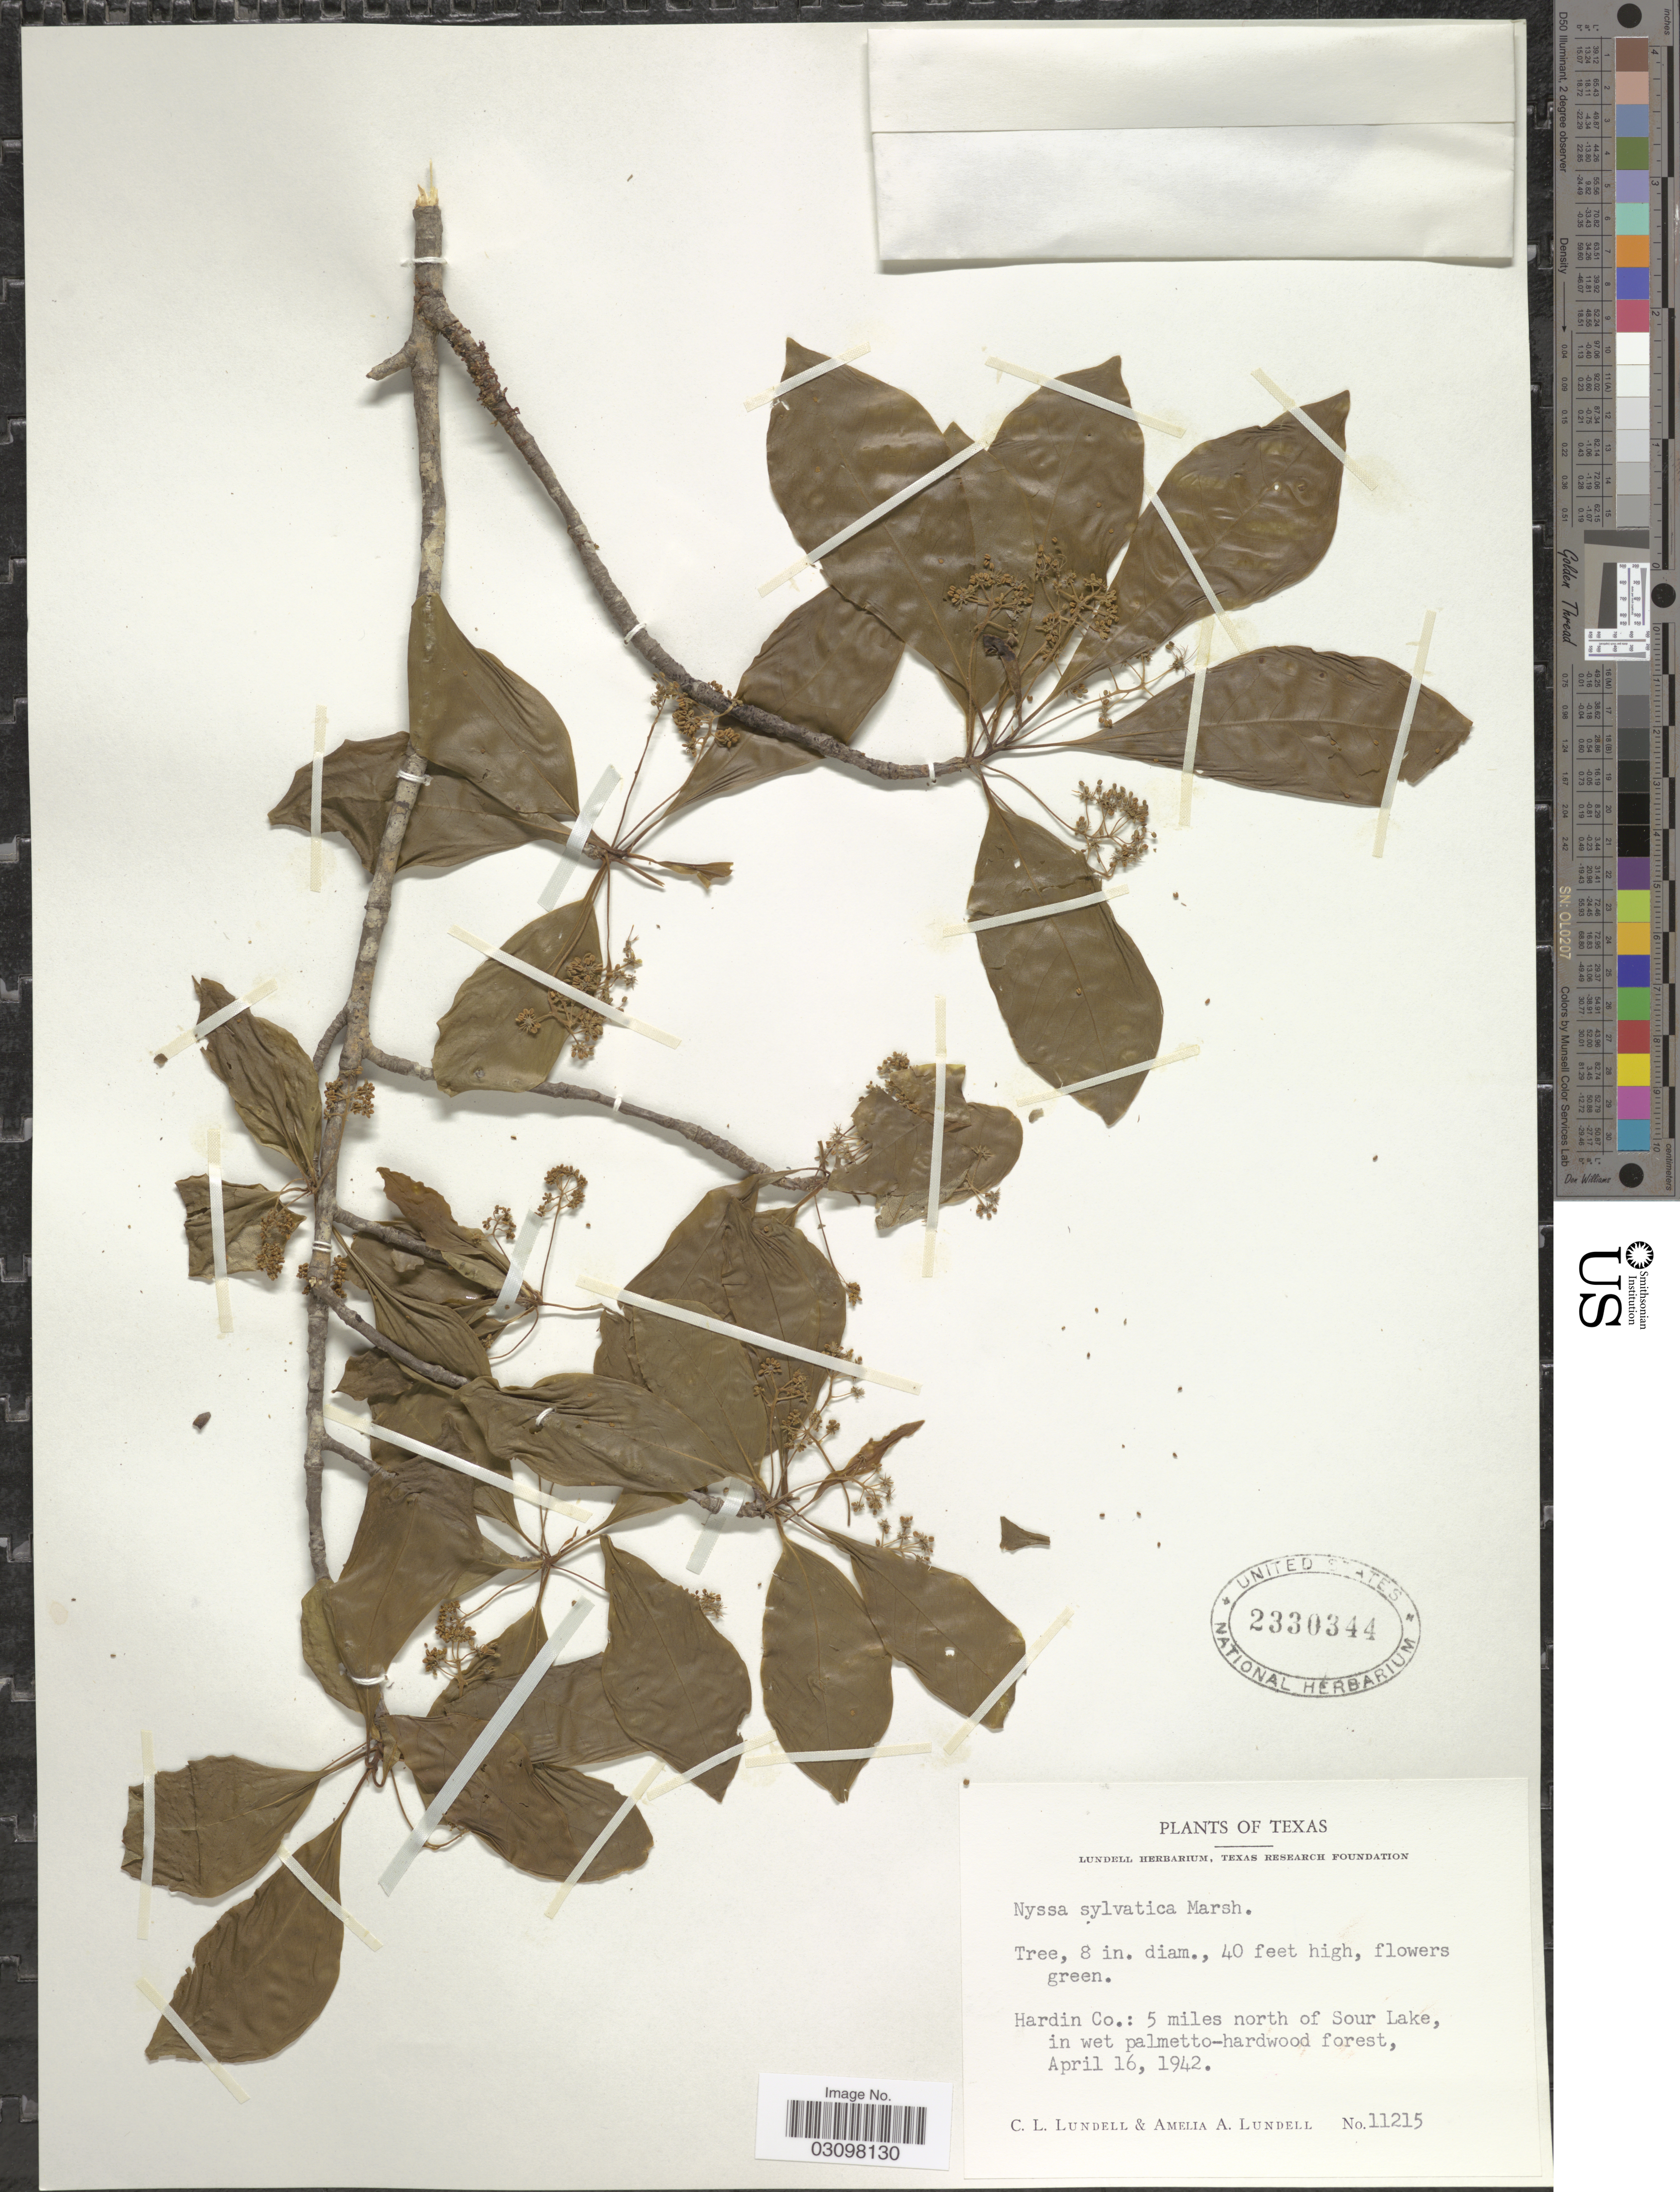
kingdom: Plantae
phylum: Tracheophyta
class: Magnoliopsida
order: Cornales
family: Nyssaceae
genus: Nyssa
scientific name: Nyssa sylvatica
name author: Marshall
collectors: C. L. Lundell & A. A. Lundell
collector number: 11215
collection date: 1942-04-16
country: United States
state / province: Texas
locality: Hardin Co.: 5 miles north of Sour Lake, in wet palmetto-hardwood forest.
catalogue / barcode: US 2330344